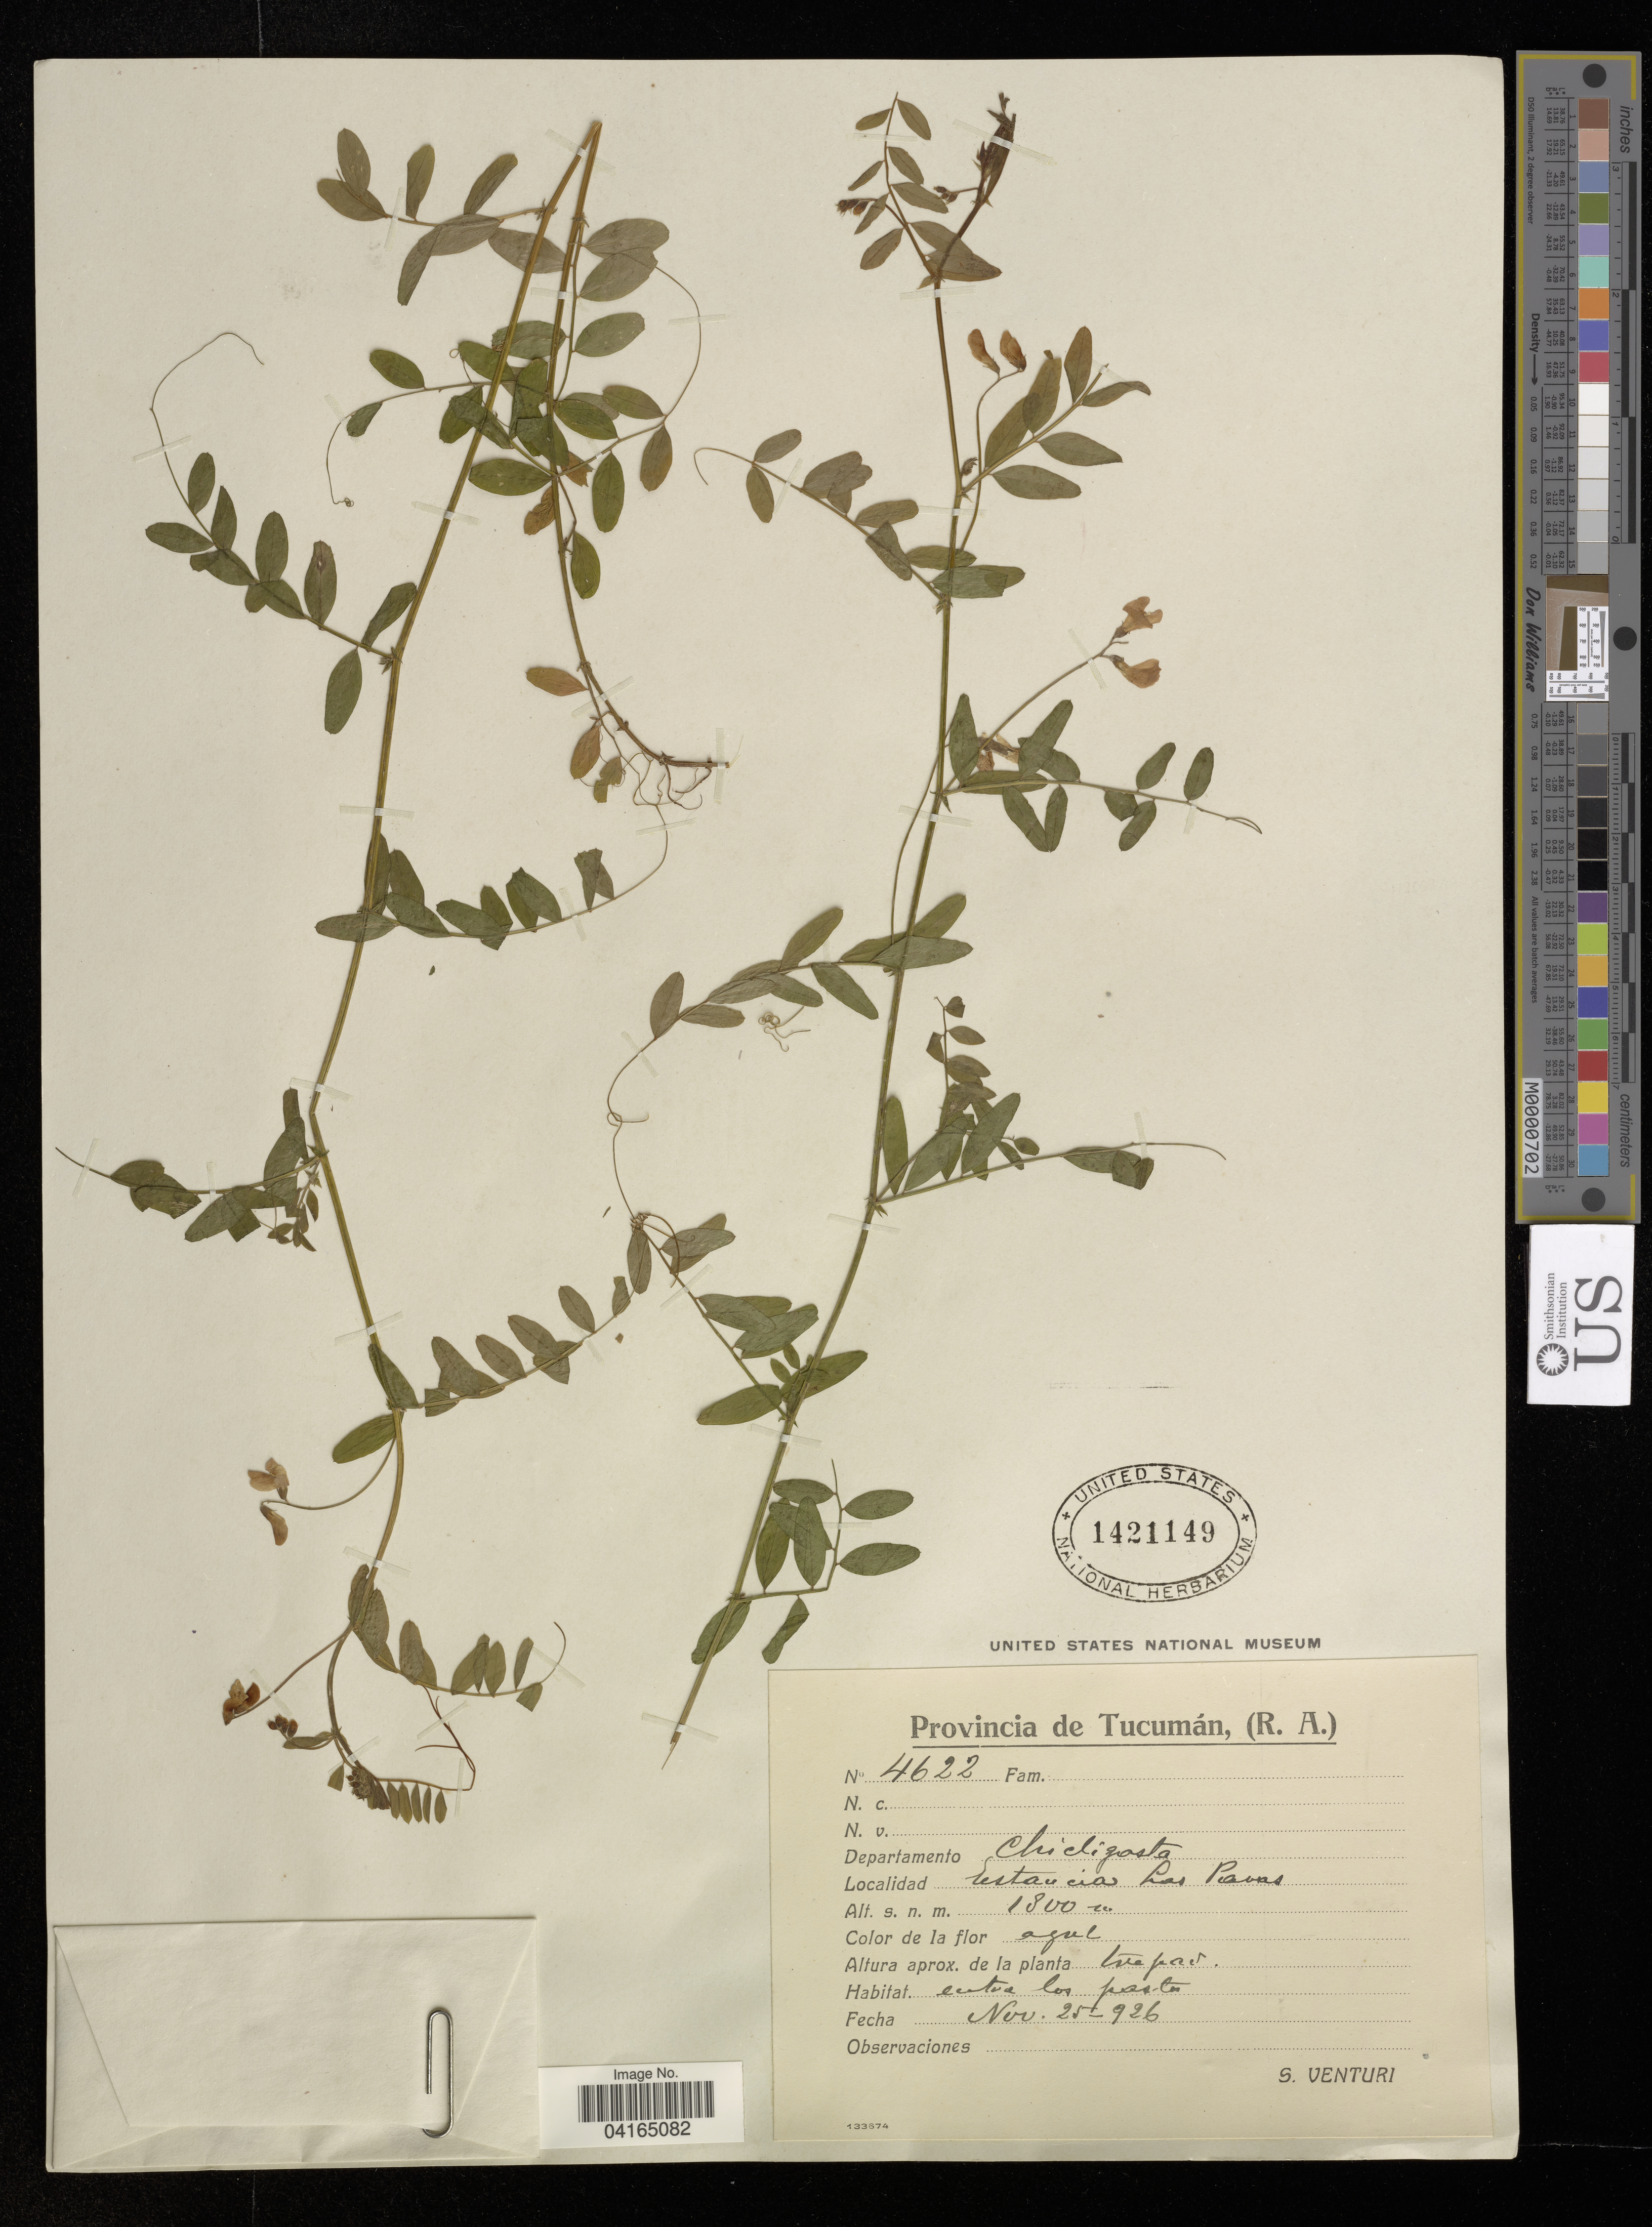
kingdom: Plantae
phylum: Tracheophyta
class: Magnoliopsida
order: Fabales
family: Fabaceae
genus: Vicia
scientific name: Vicia sp.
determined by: Hechenleitner, Paulina, RBG Edinburgh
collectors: S. Venturi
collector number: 4622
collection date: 1926-11-25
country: Argentina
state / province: Tucuman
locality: Provincia de Tucumán, Departamento Chicligasta. Estancias Las Pavas.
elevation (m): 1800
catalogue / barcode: US 1421149